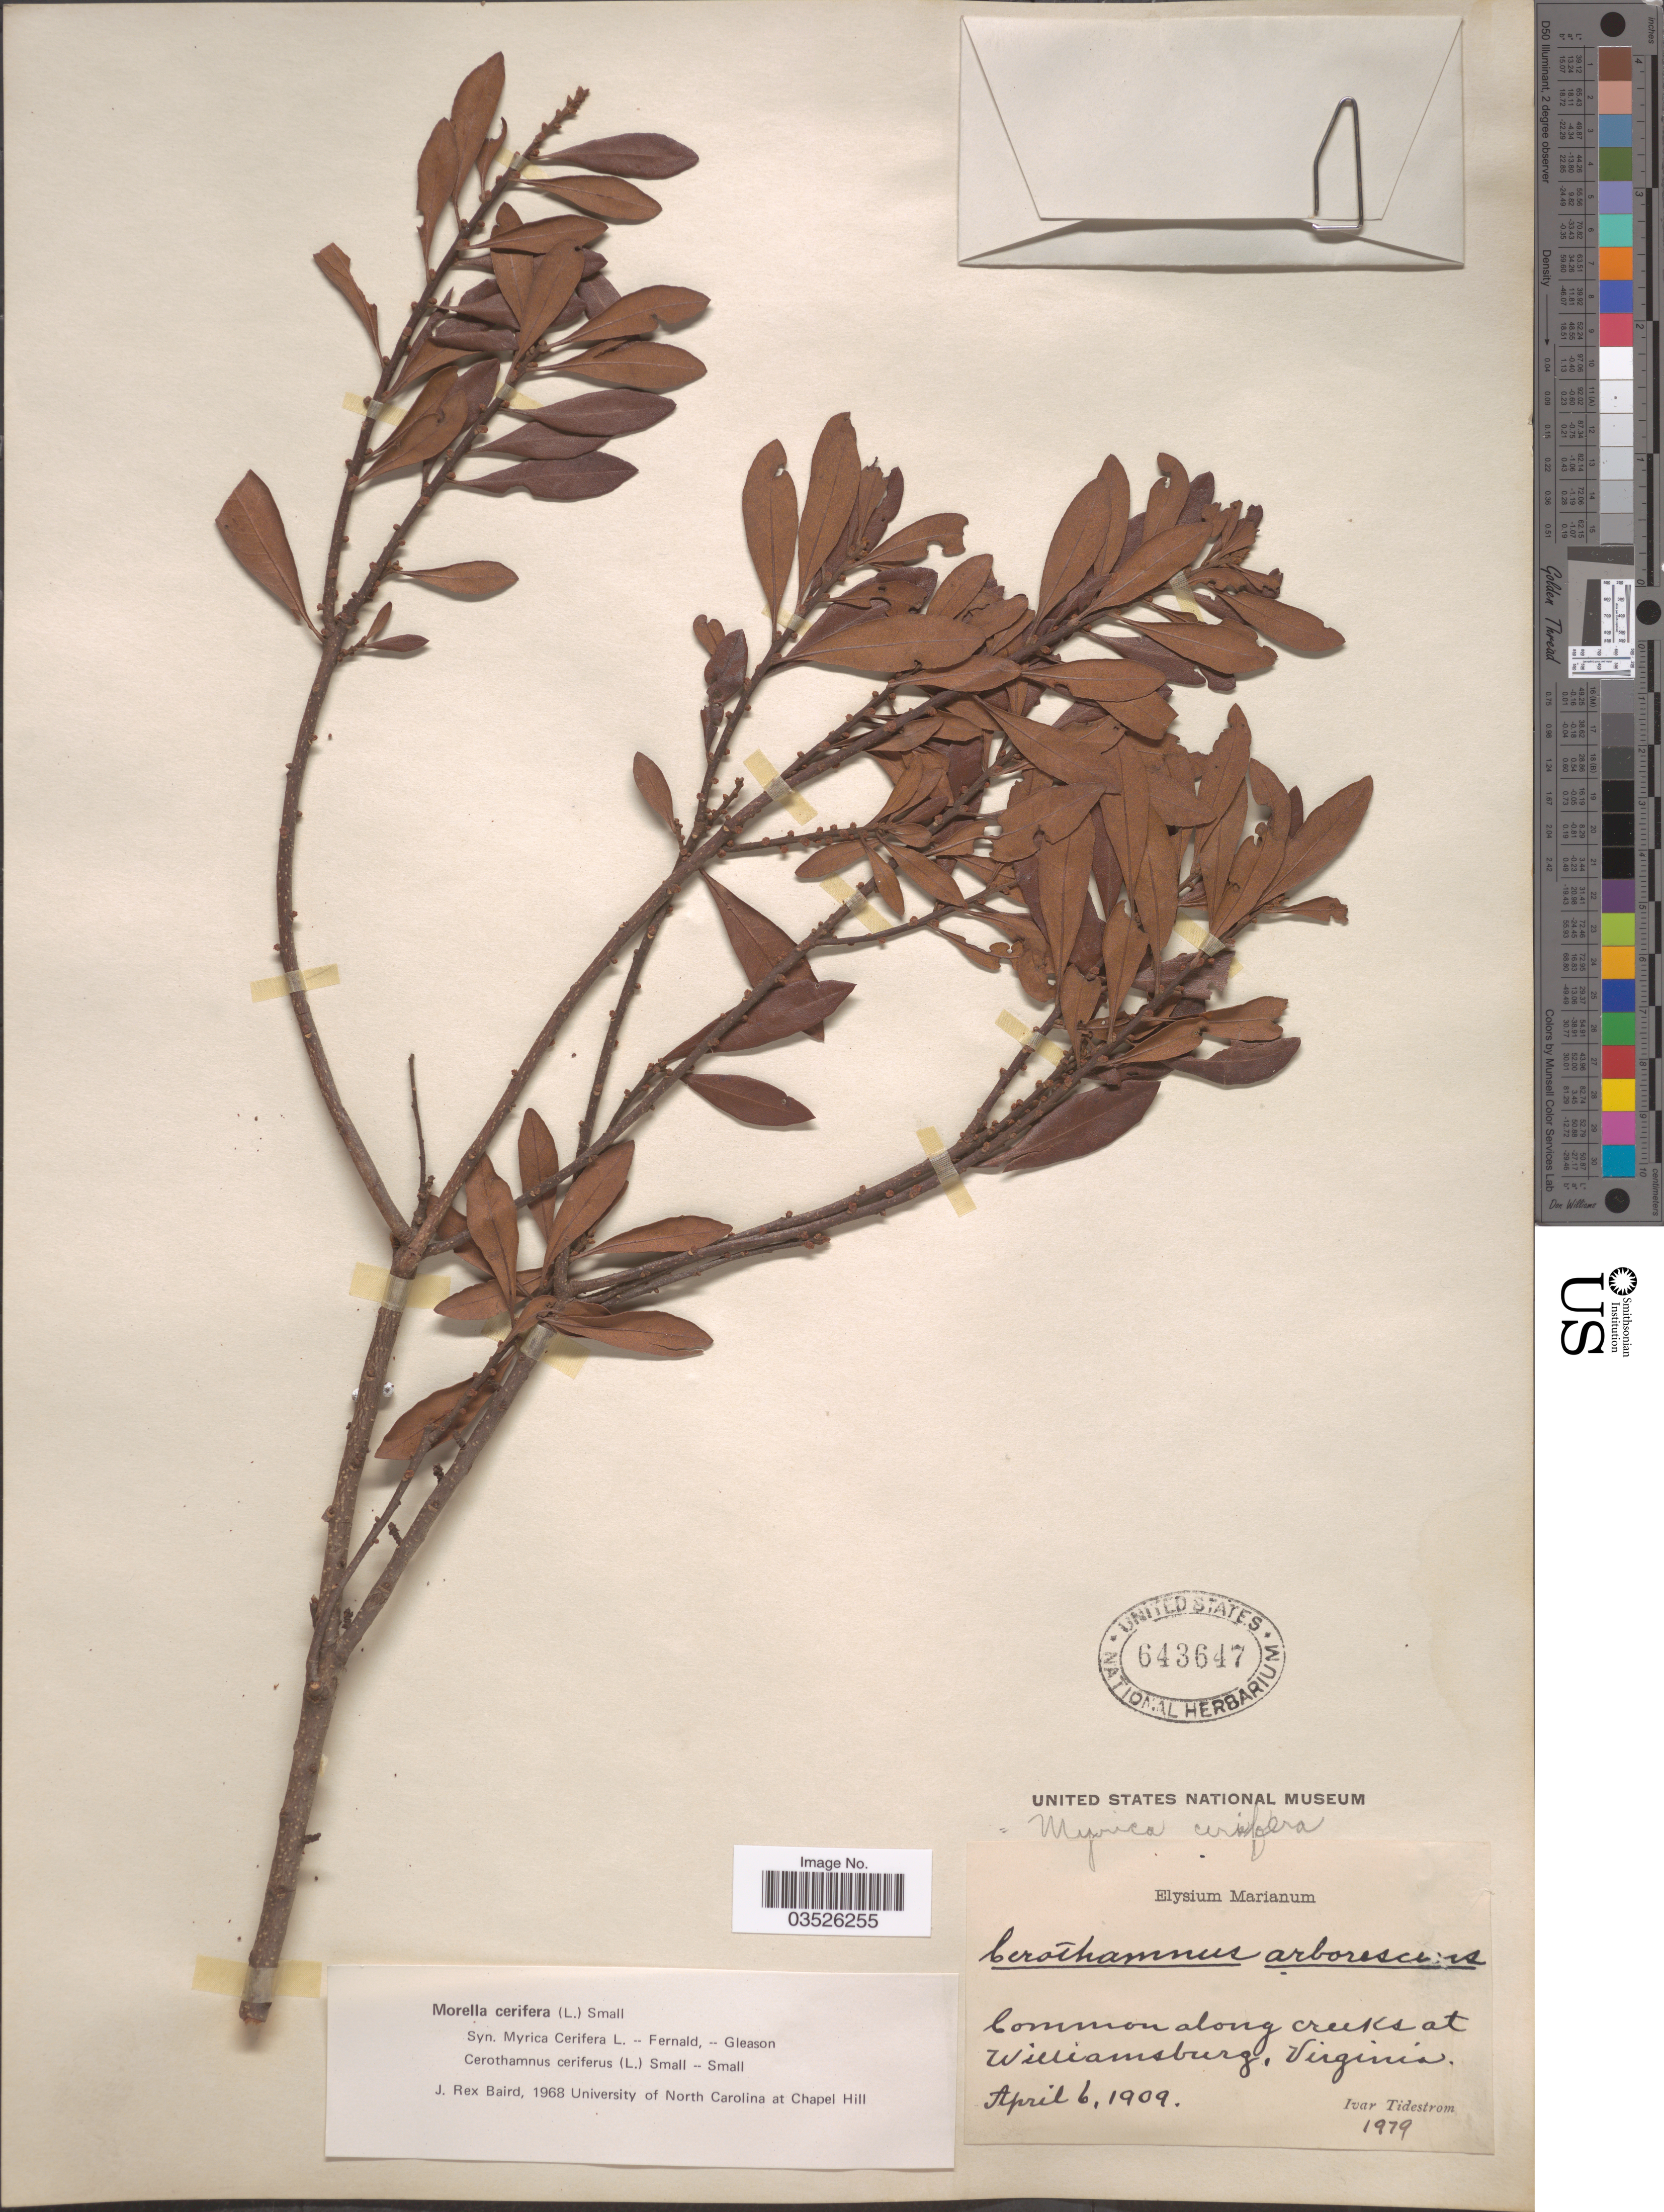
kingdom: Plantae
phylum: Tracheophyta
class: Magnoliopsida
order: Fagales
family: Myricaceae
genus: Morella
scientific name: Morella cerifera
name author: (L.) Small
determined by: Baird, James Rex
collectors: I. F. Tidestrom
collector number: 1979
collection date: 1909-04-06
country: United States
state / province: Virginia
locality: Common along creeks at Williamsburg.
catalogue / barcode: US 643647